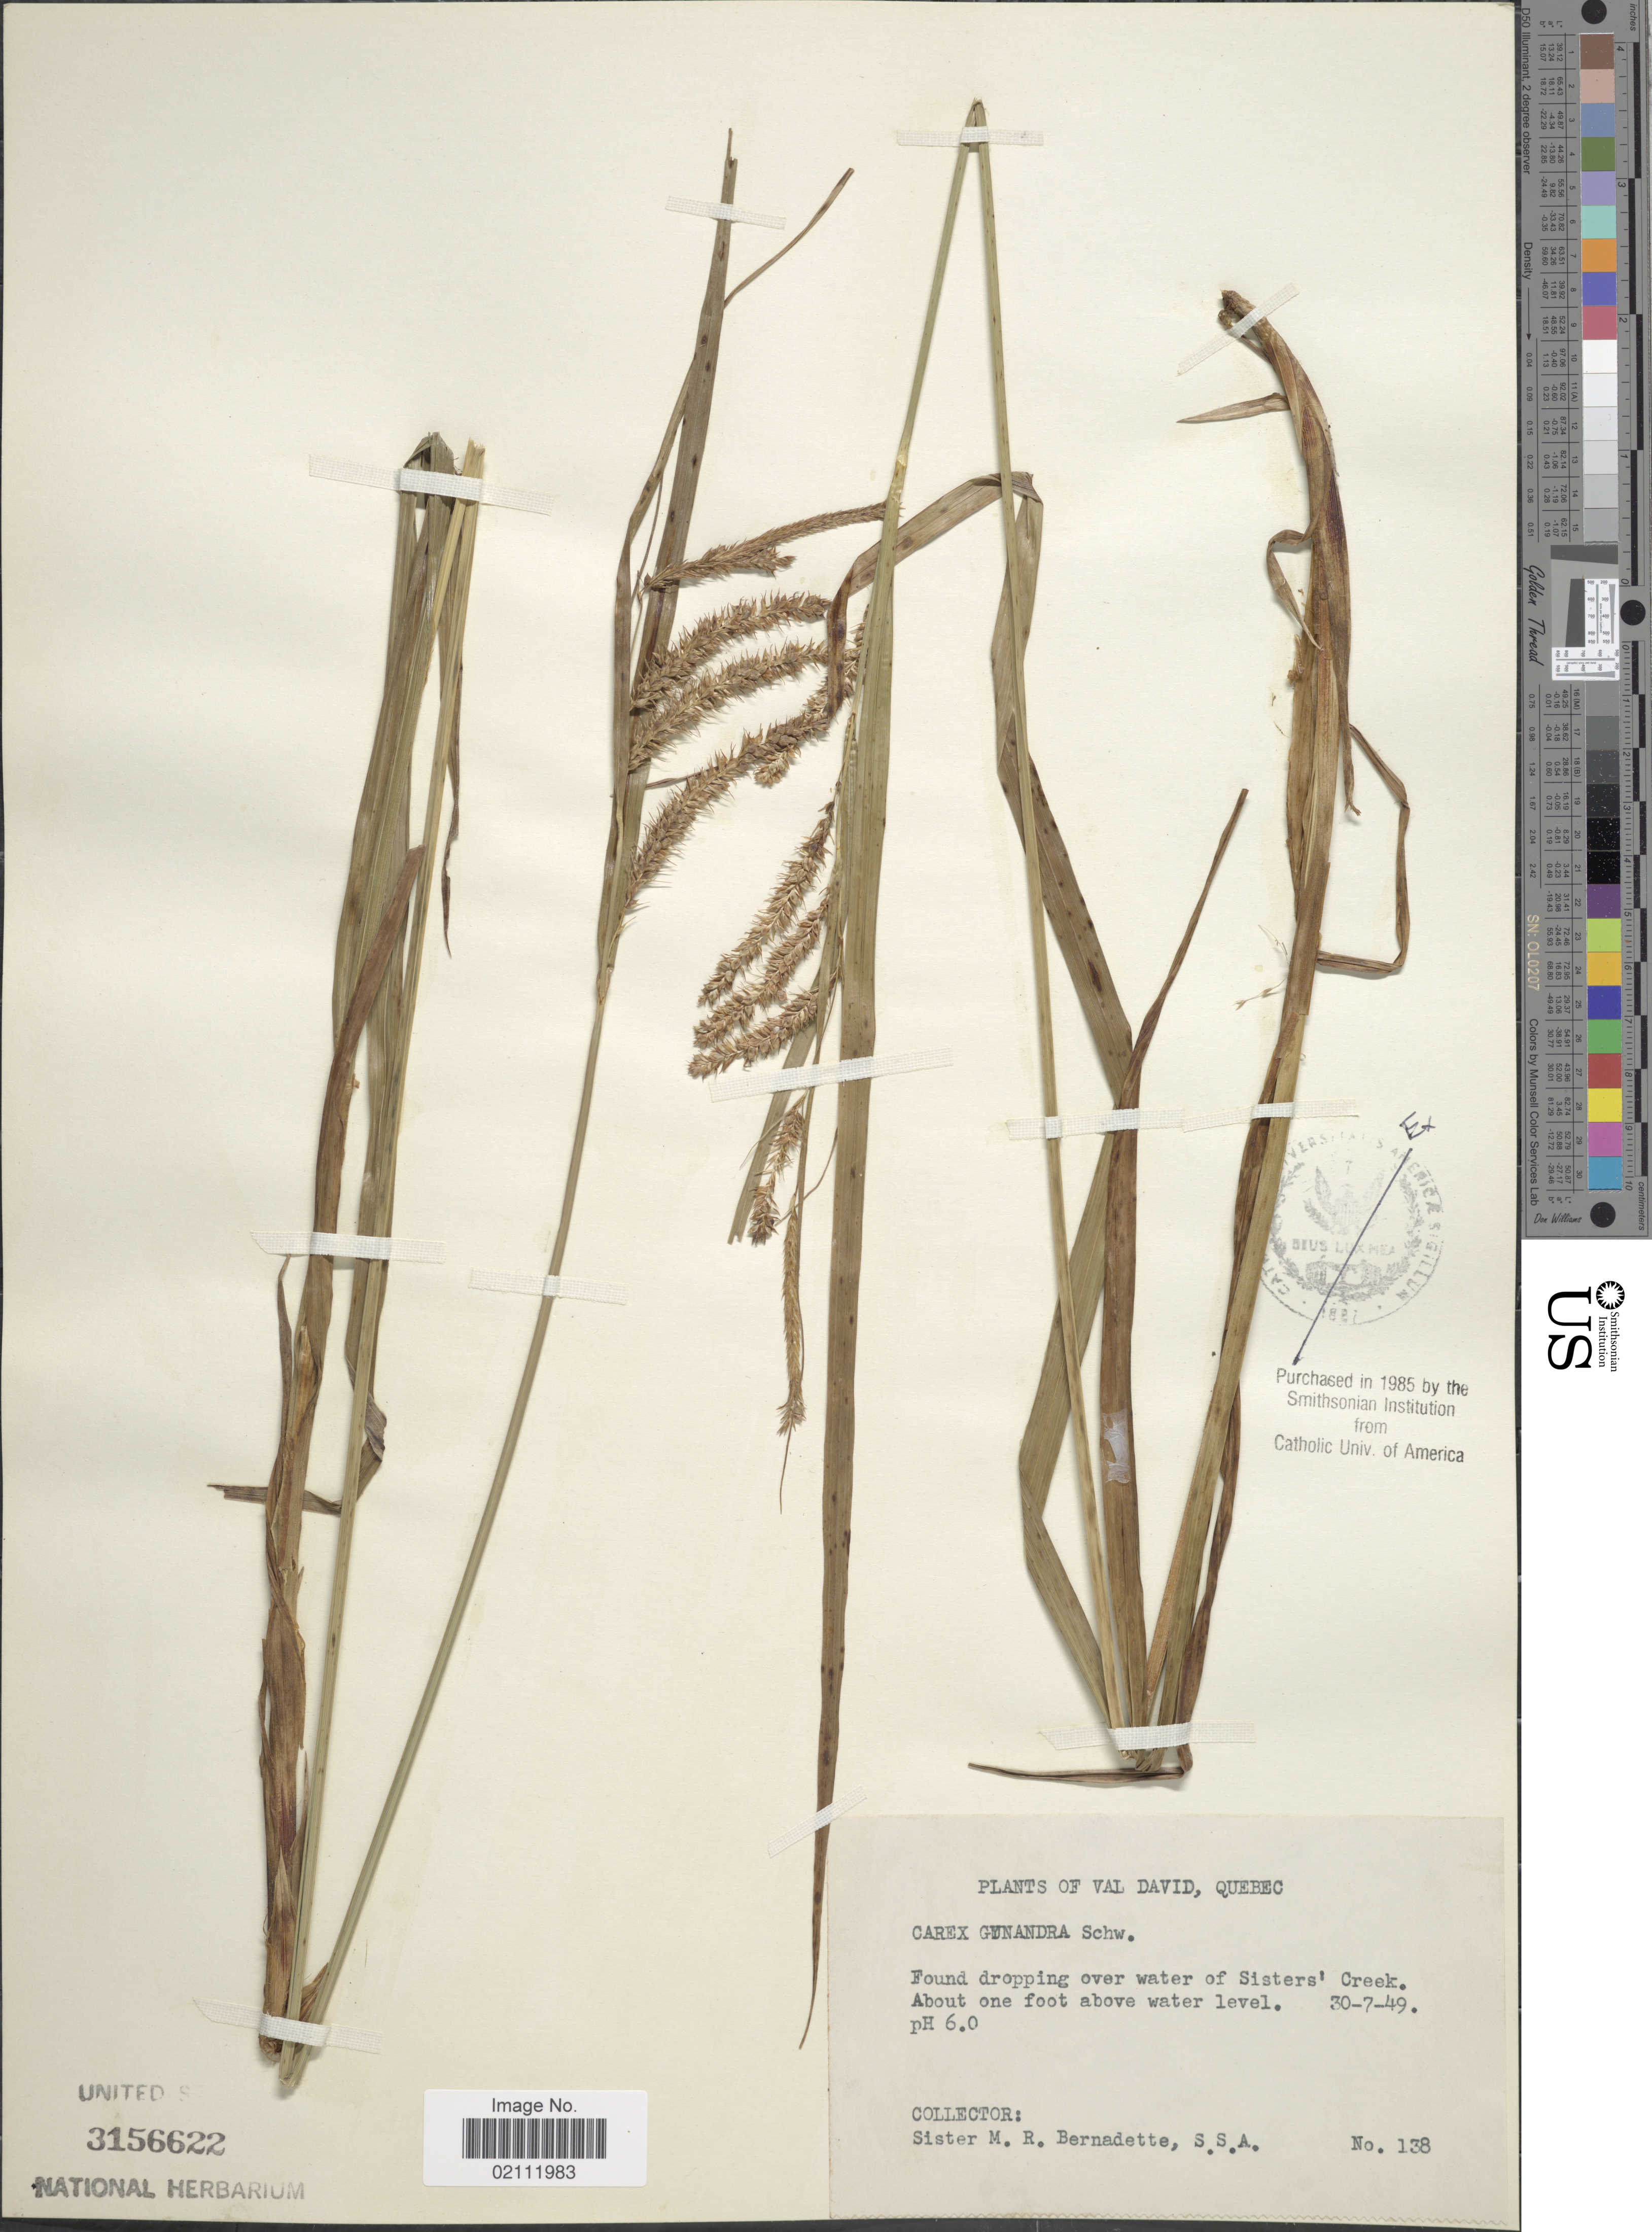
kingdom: Plantae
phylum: Tracheophyta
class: Liliopsida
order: Poales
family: Cyperaceae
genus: Carex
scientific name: Carex gynandra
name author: Schwein.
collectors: M. Bernadette & S. S. A.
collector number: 138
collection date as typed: Transcribed d/m/y: 30/7/49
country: Canada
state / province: Quebec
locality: Val David, Found dropping over water of Sisters' Creek.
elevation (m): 0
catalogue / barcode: US 3156622